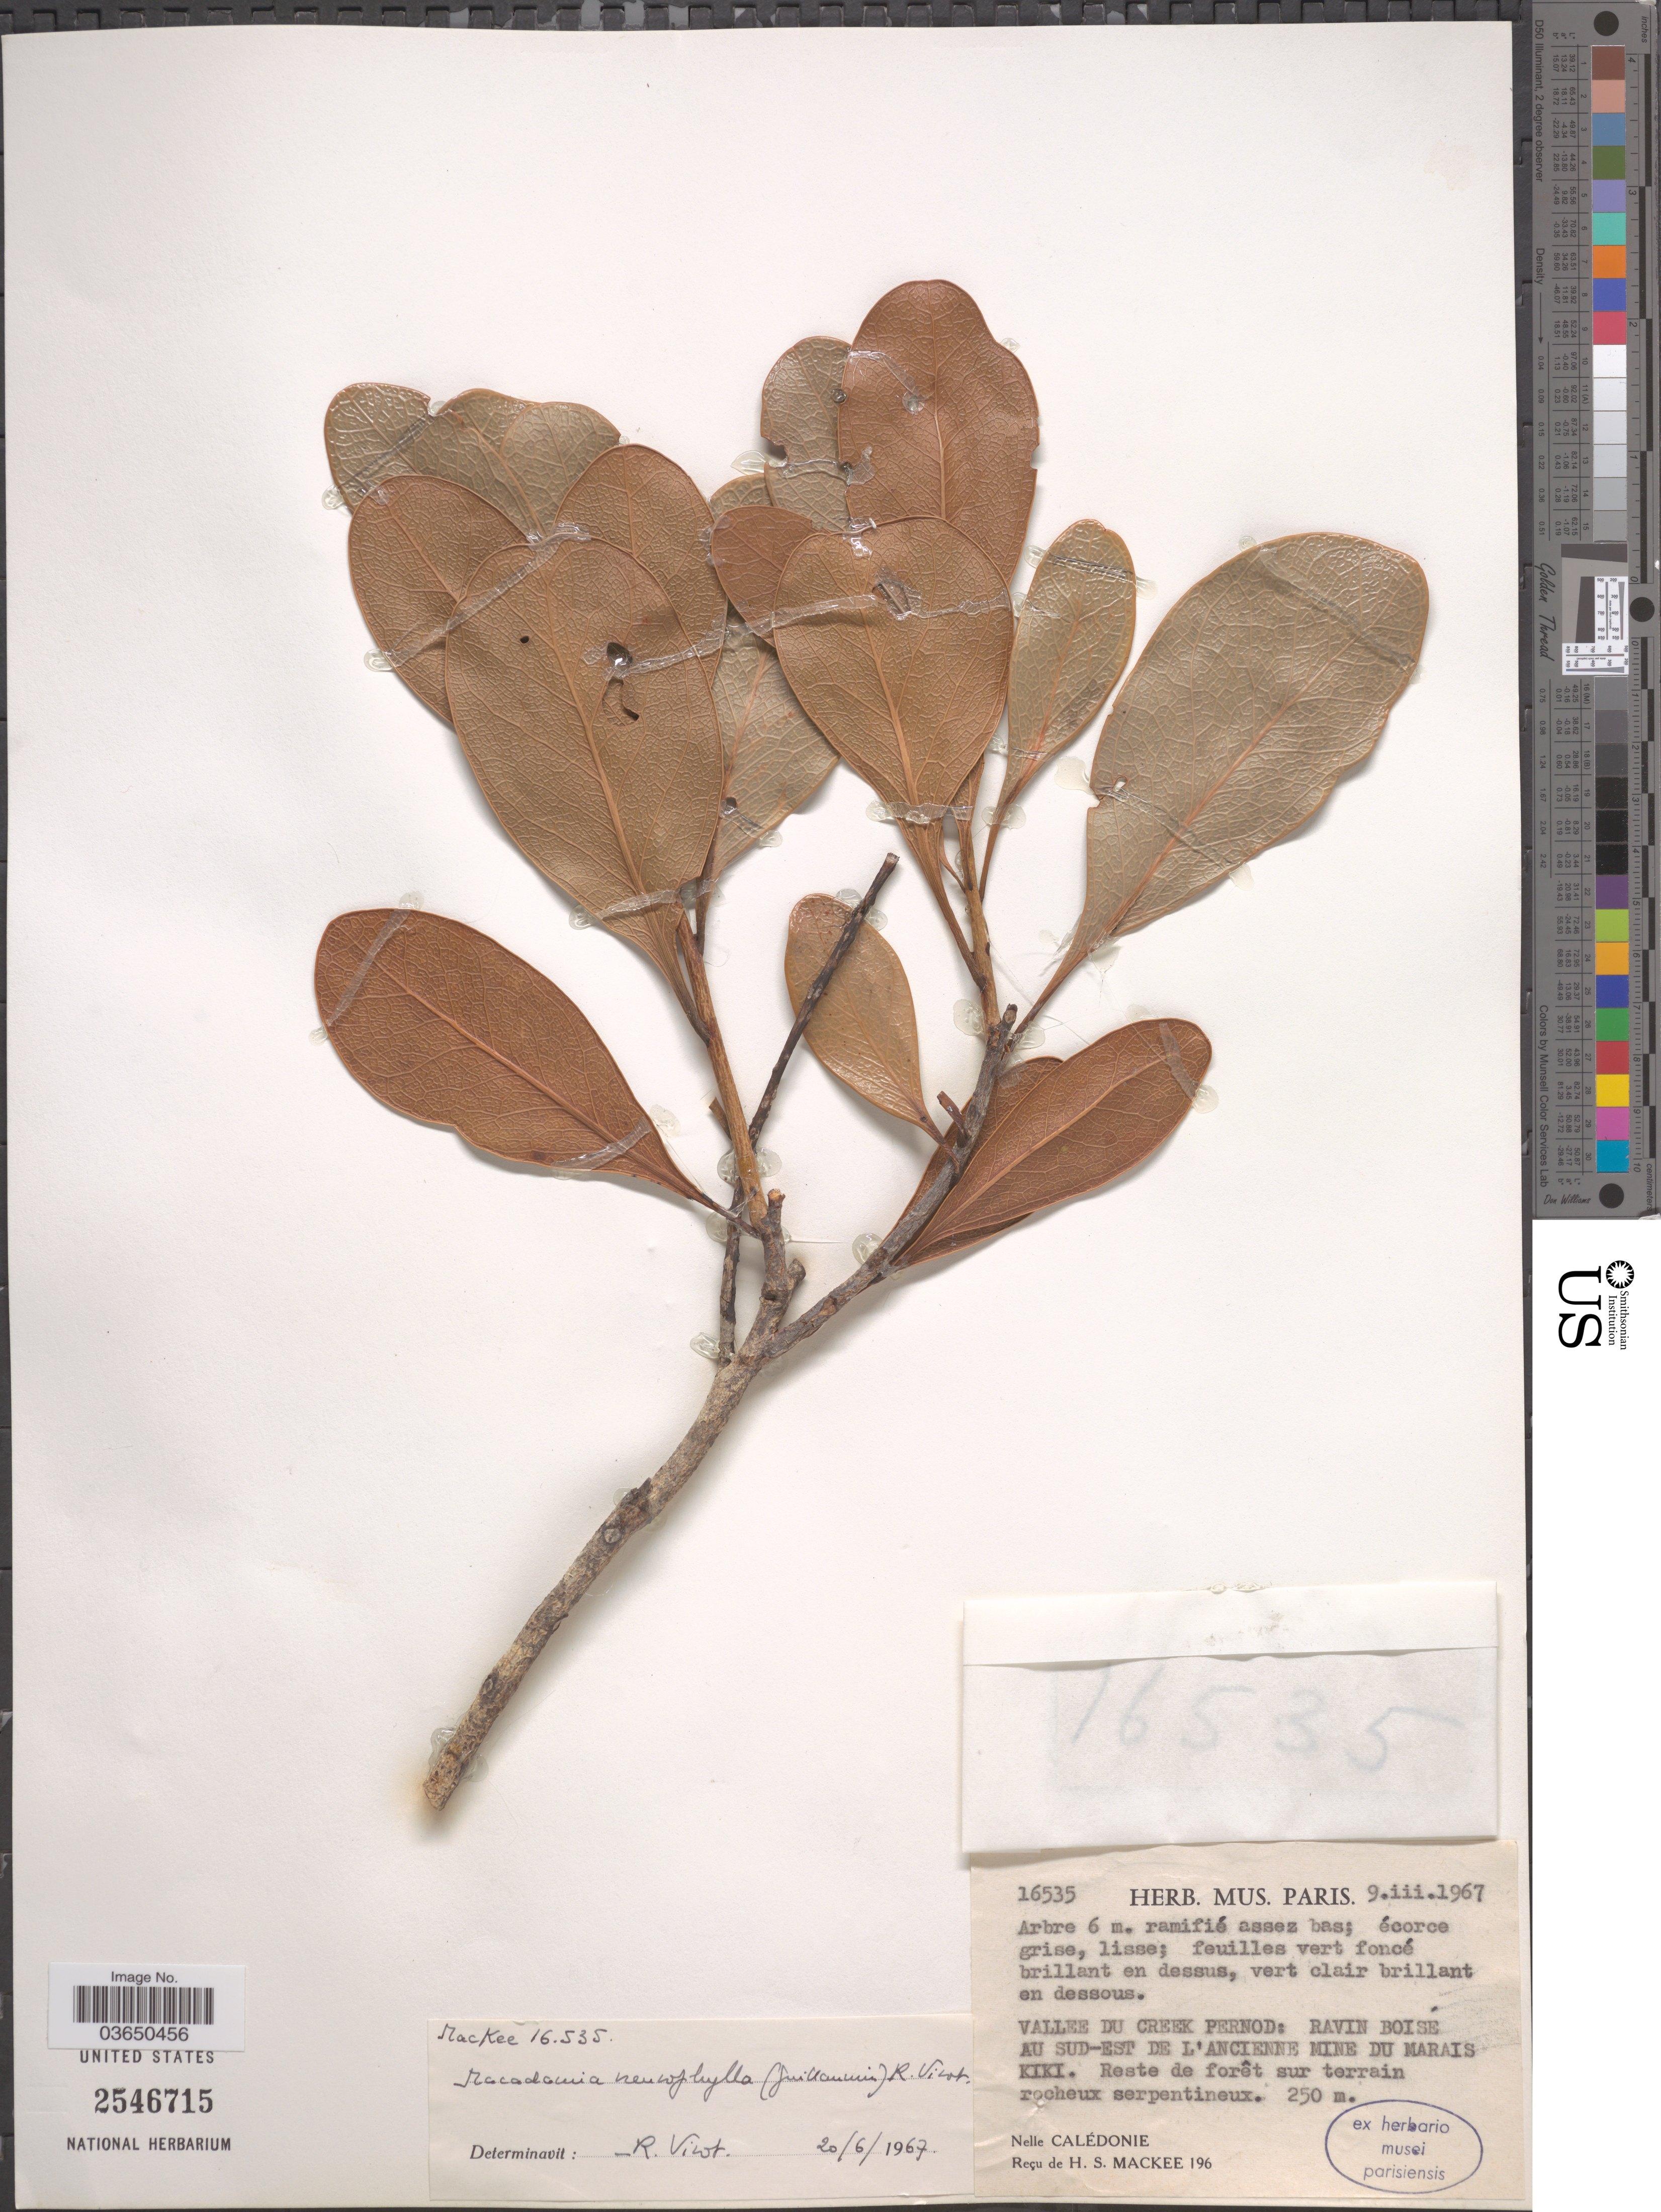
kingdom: Plantae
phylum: Tracheophyta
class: Magnoliopsida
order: Proteales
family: Proteaceae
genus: Macadamia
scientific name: Macadamia neurophylla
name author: (Guillaumin) R. Virot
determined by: Strong, Mark T., (BOT), Smithsonian Institution - National Museum of Natural History (UNITED STATES)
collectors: H. Mackee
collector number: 16535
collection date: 1967-03-09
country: New Caledonia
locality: Vallee du Creek Pernod: Ravin Boisé au Sud-Est de l'Ancienne Mine du Marais Kiki. Nelle Calédonie.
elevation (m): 250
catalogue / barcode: US 2546715